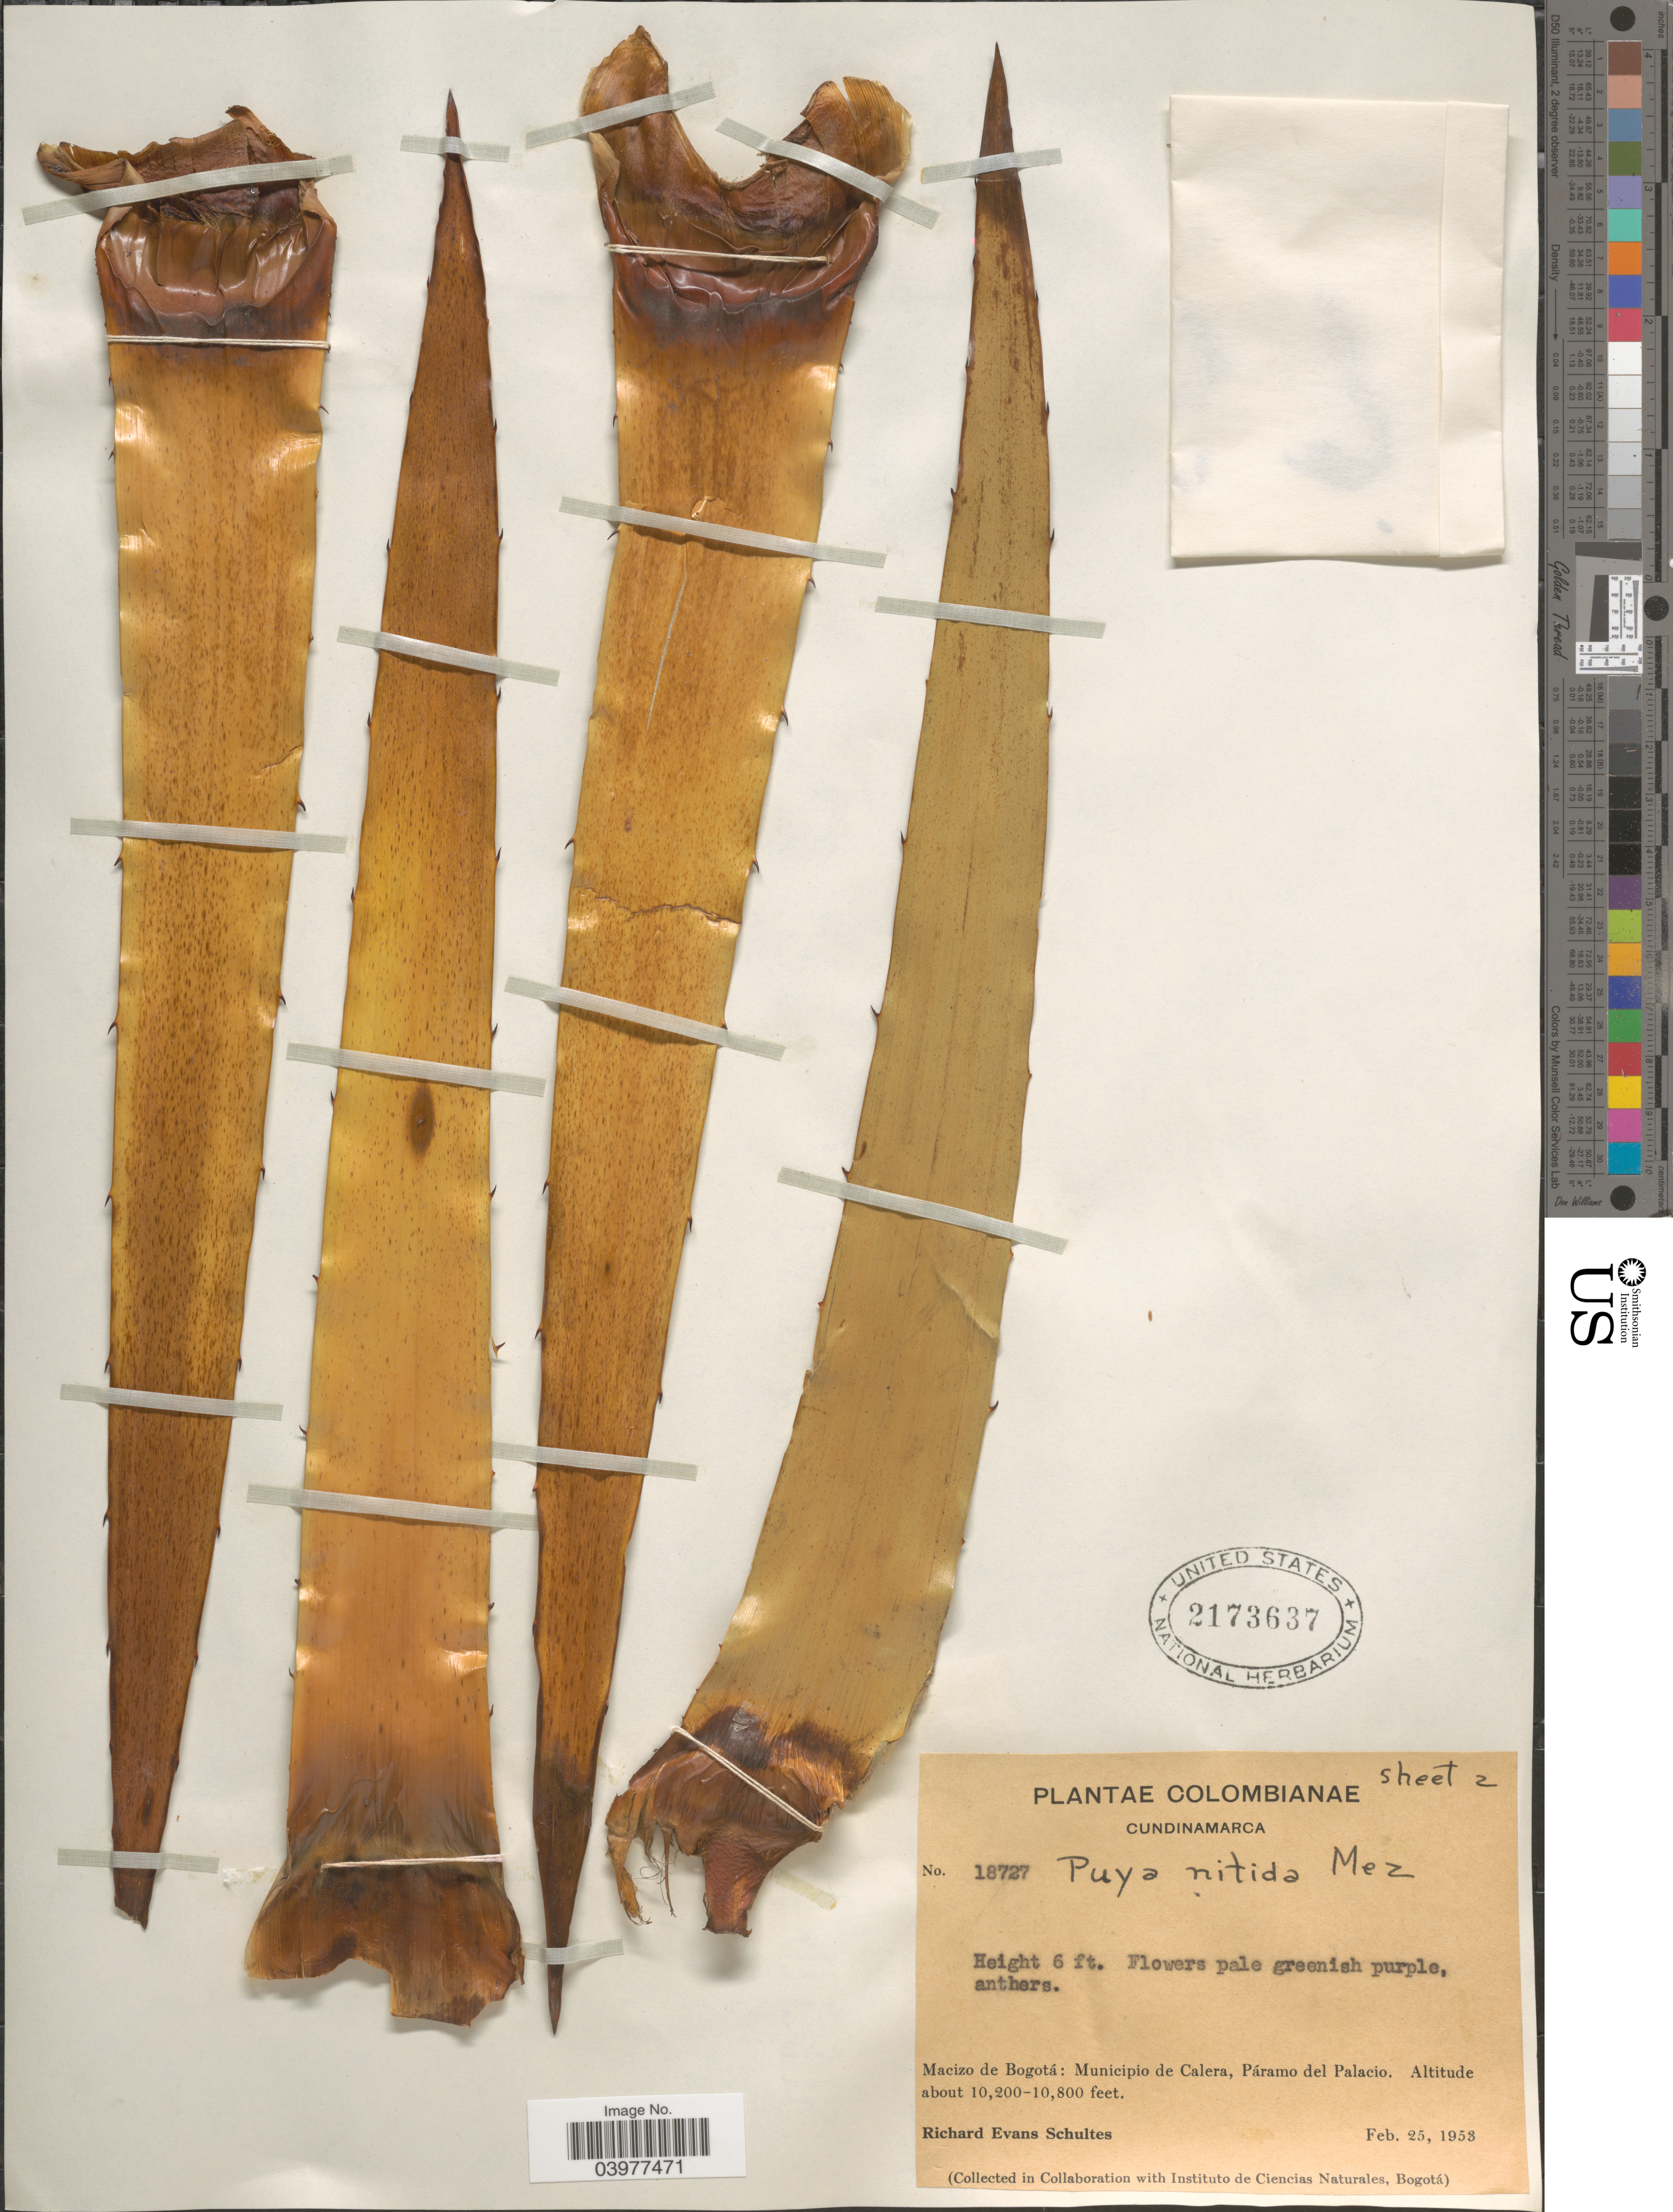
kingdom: Plantae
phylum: Tracheophyta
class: Liliopsida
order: Poales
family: Bromeliaceae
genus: Puya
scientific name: Puya nitida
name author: Mez in C. DC.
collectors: R. E. Schultes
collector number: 18727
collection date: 1953-02-25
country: Colombia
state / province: Cundinamarca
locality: Macizo de Bogotá: Municipio de Calera, Páramo del Palacio.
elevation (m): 3109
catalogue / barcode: US 2173637